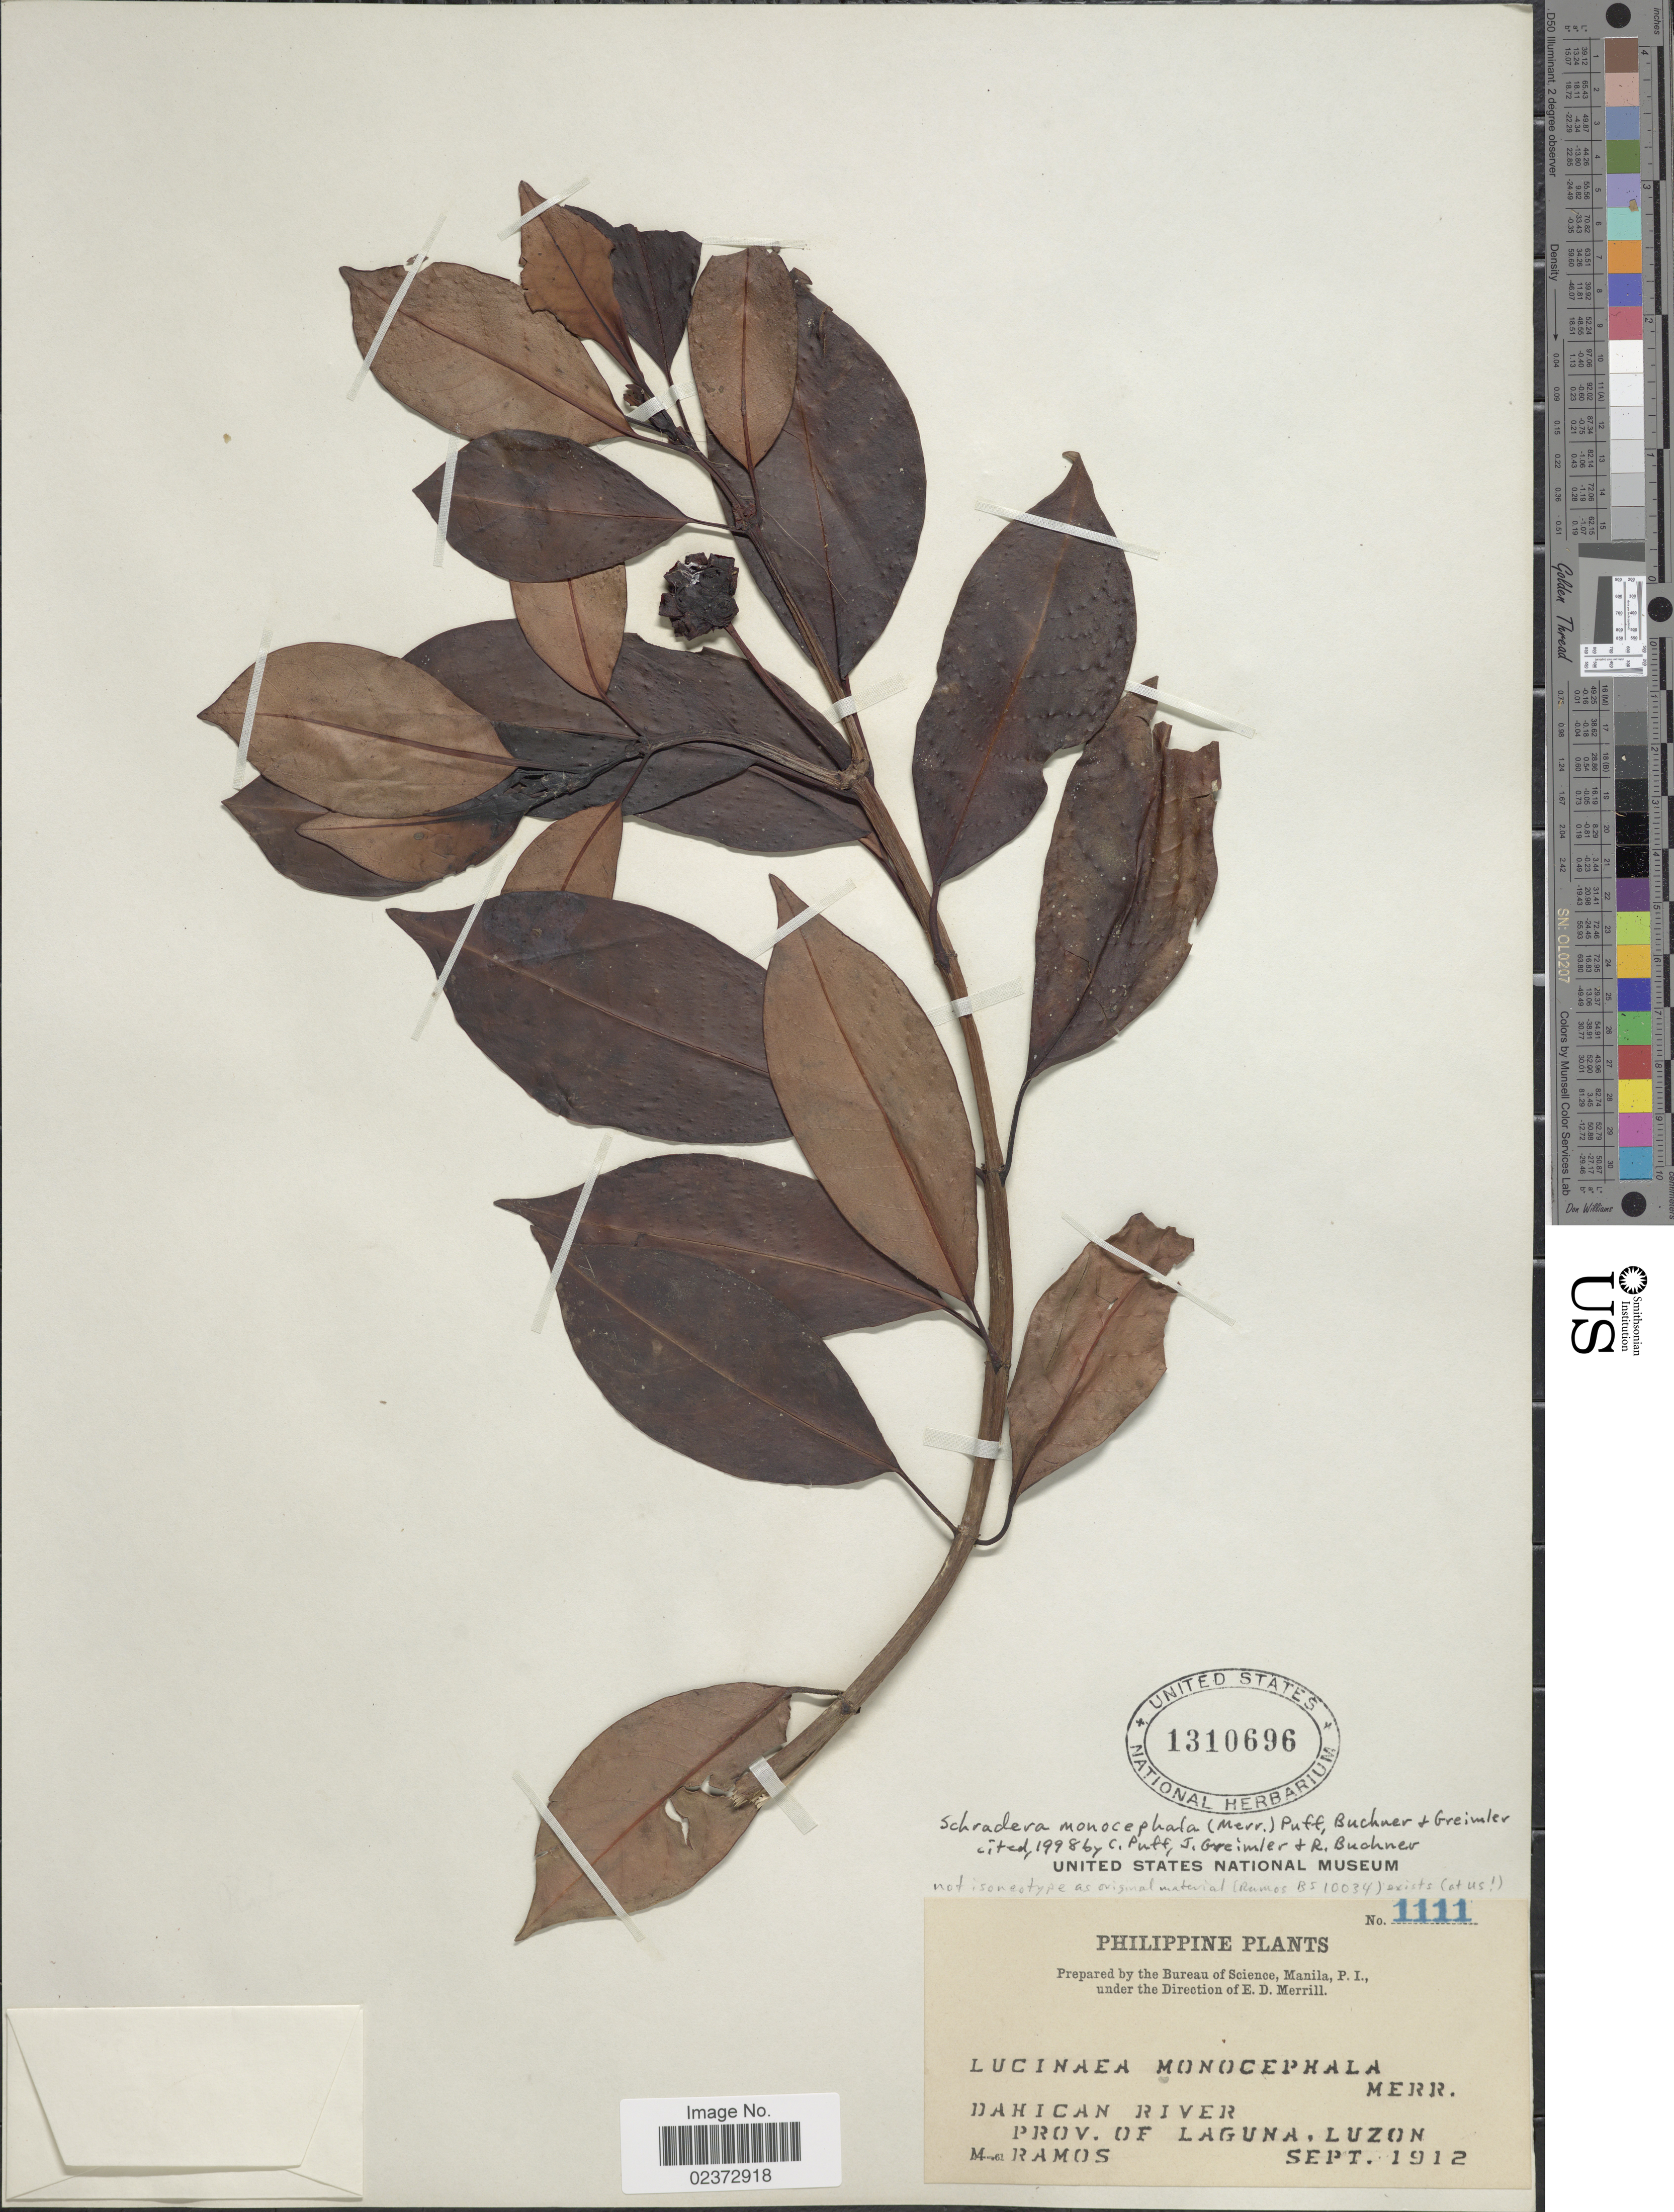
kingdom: Plantae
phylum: Tracheophyta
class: Magnoliopsida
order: Gentianales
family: Rubiaceae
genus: Schradera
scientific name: Schradera monocephala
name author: (Merr.) Puff et al.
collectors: M. Ramos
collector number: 111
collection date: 1912-09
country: Philippines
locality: Dahican River, Prov. of Laguna, Luzon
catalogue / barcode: US 1310696